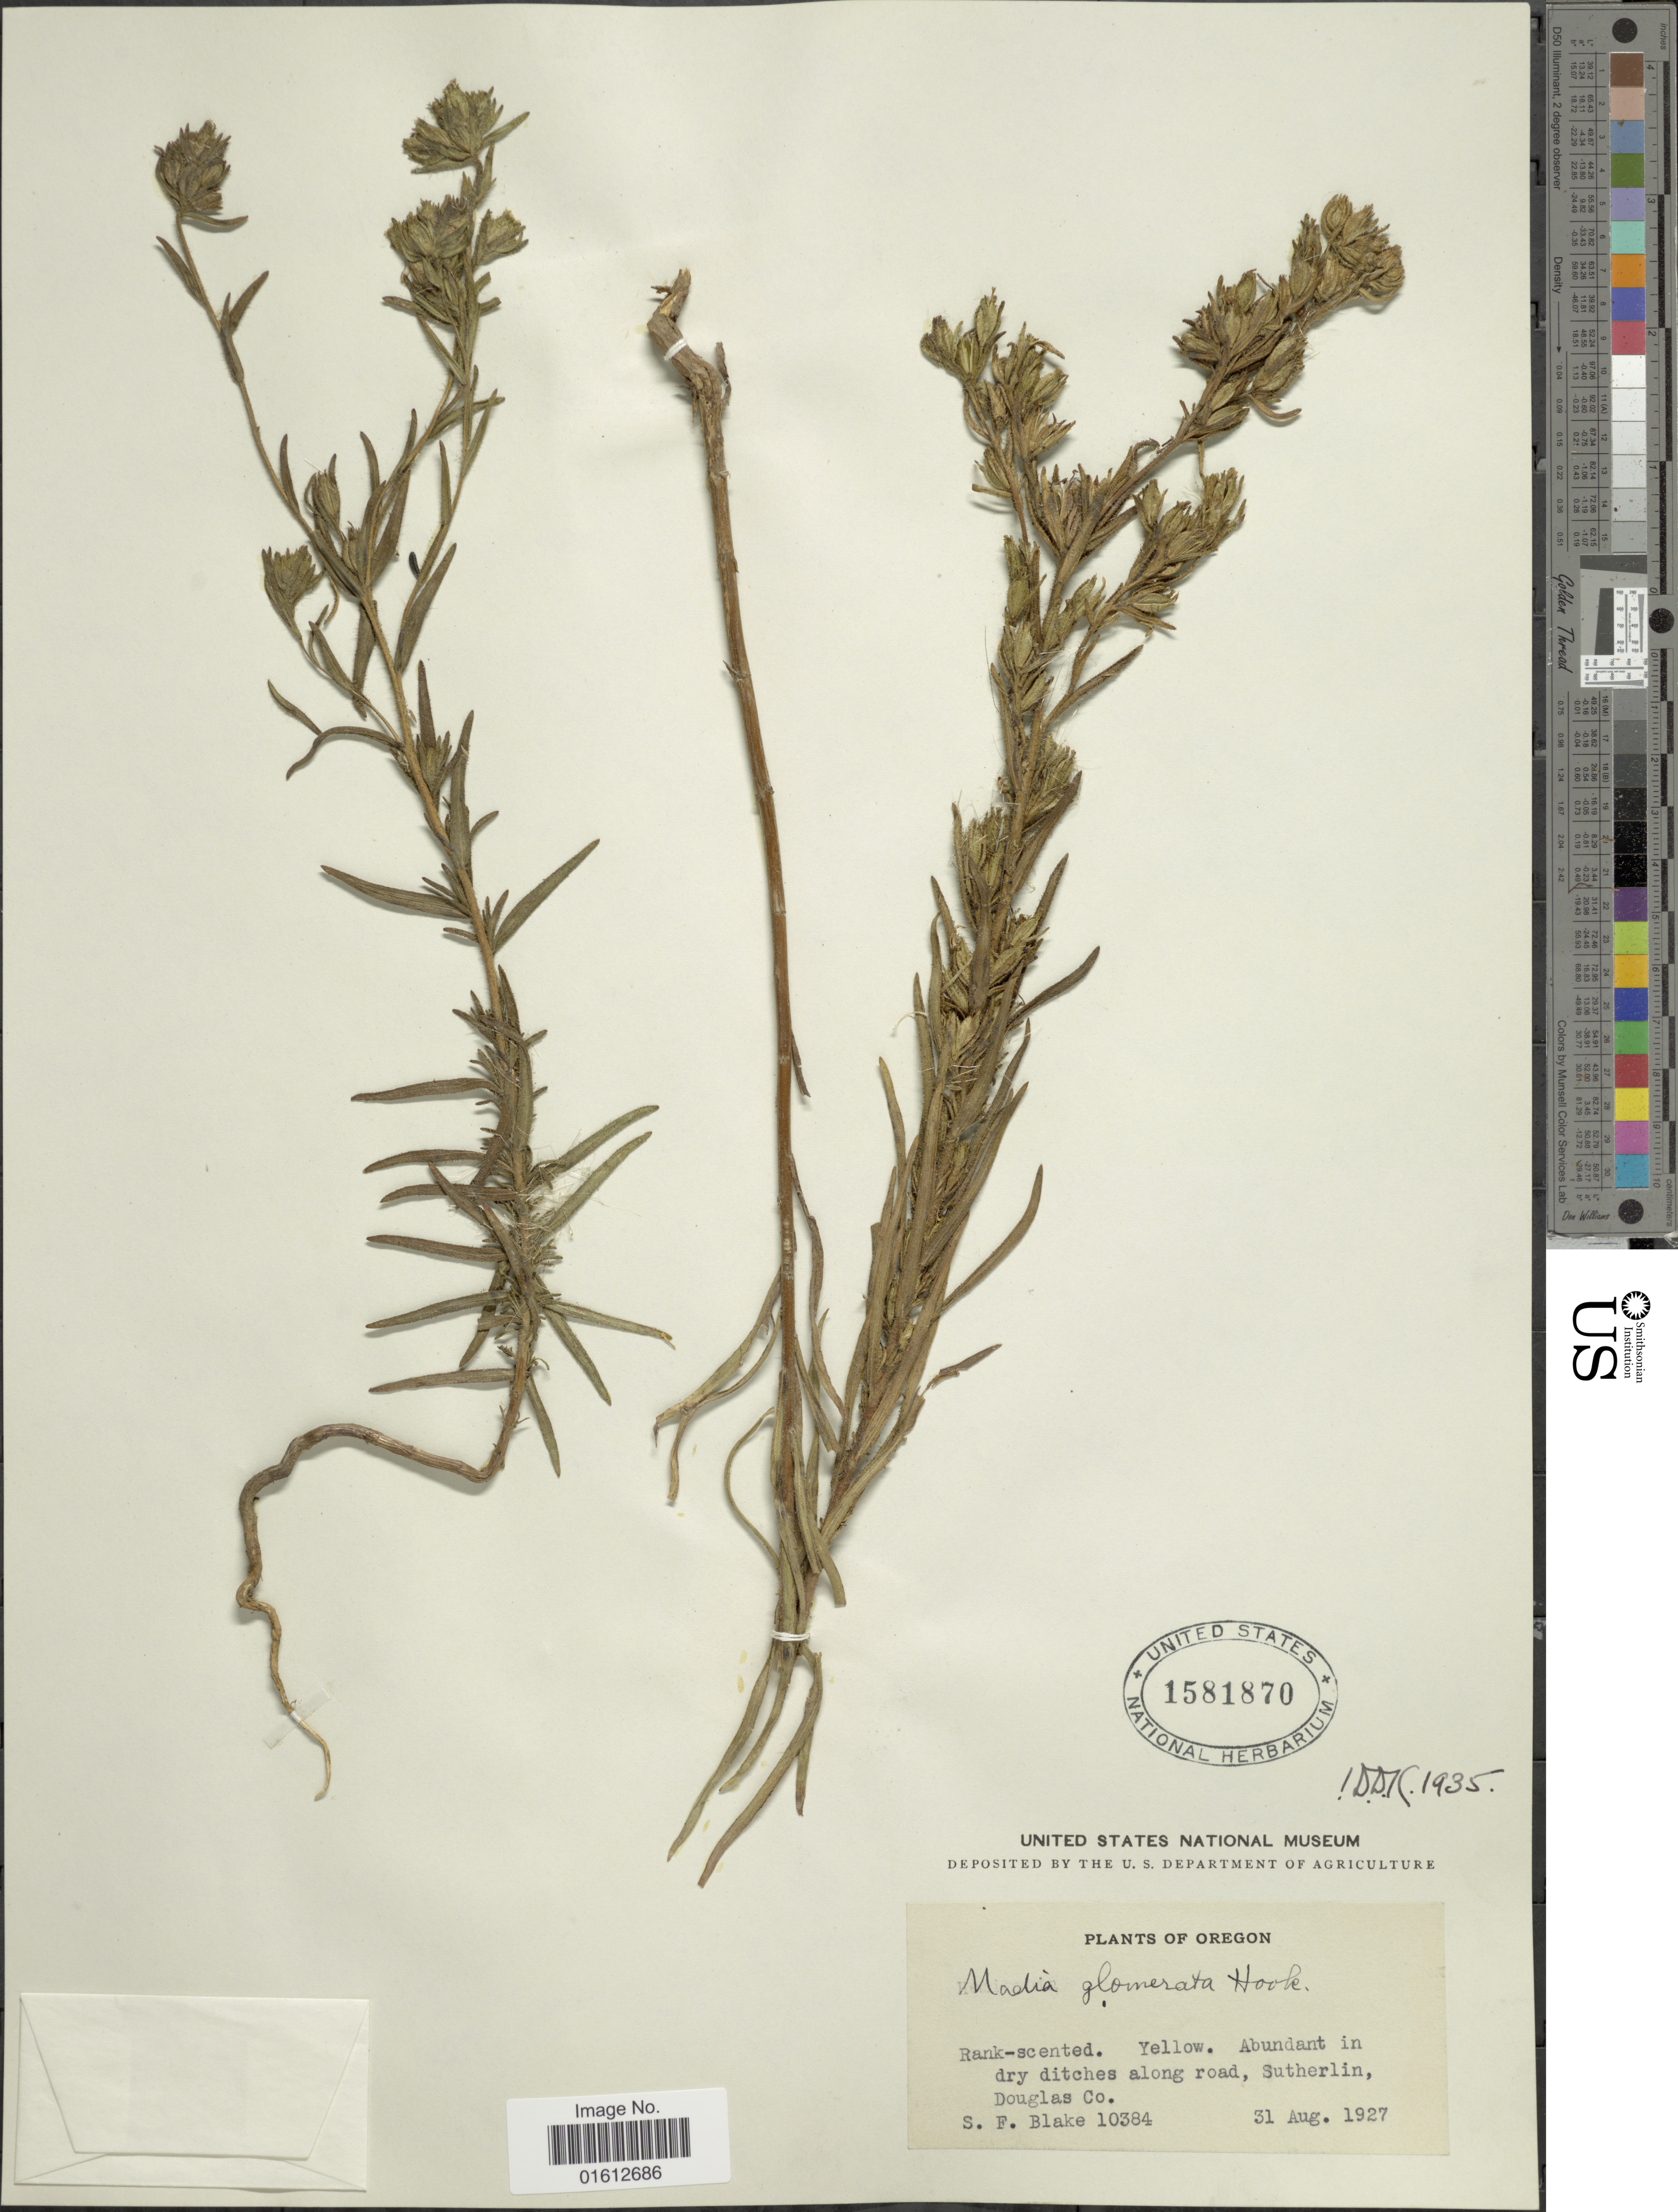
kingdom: Plantae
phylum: Tracheophyta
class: Magnoliopsida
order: Asterales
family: Asteraceae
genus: Madia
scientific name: Madia glomerata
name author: Hook.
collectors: S. Blake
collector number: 10384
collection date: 1927-08-31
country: United States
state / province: Oregon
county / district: Douglas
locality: Abundant in dry ditches along road, Sutherlin, Douglas Co.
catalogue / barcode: US 1581870